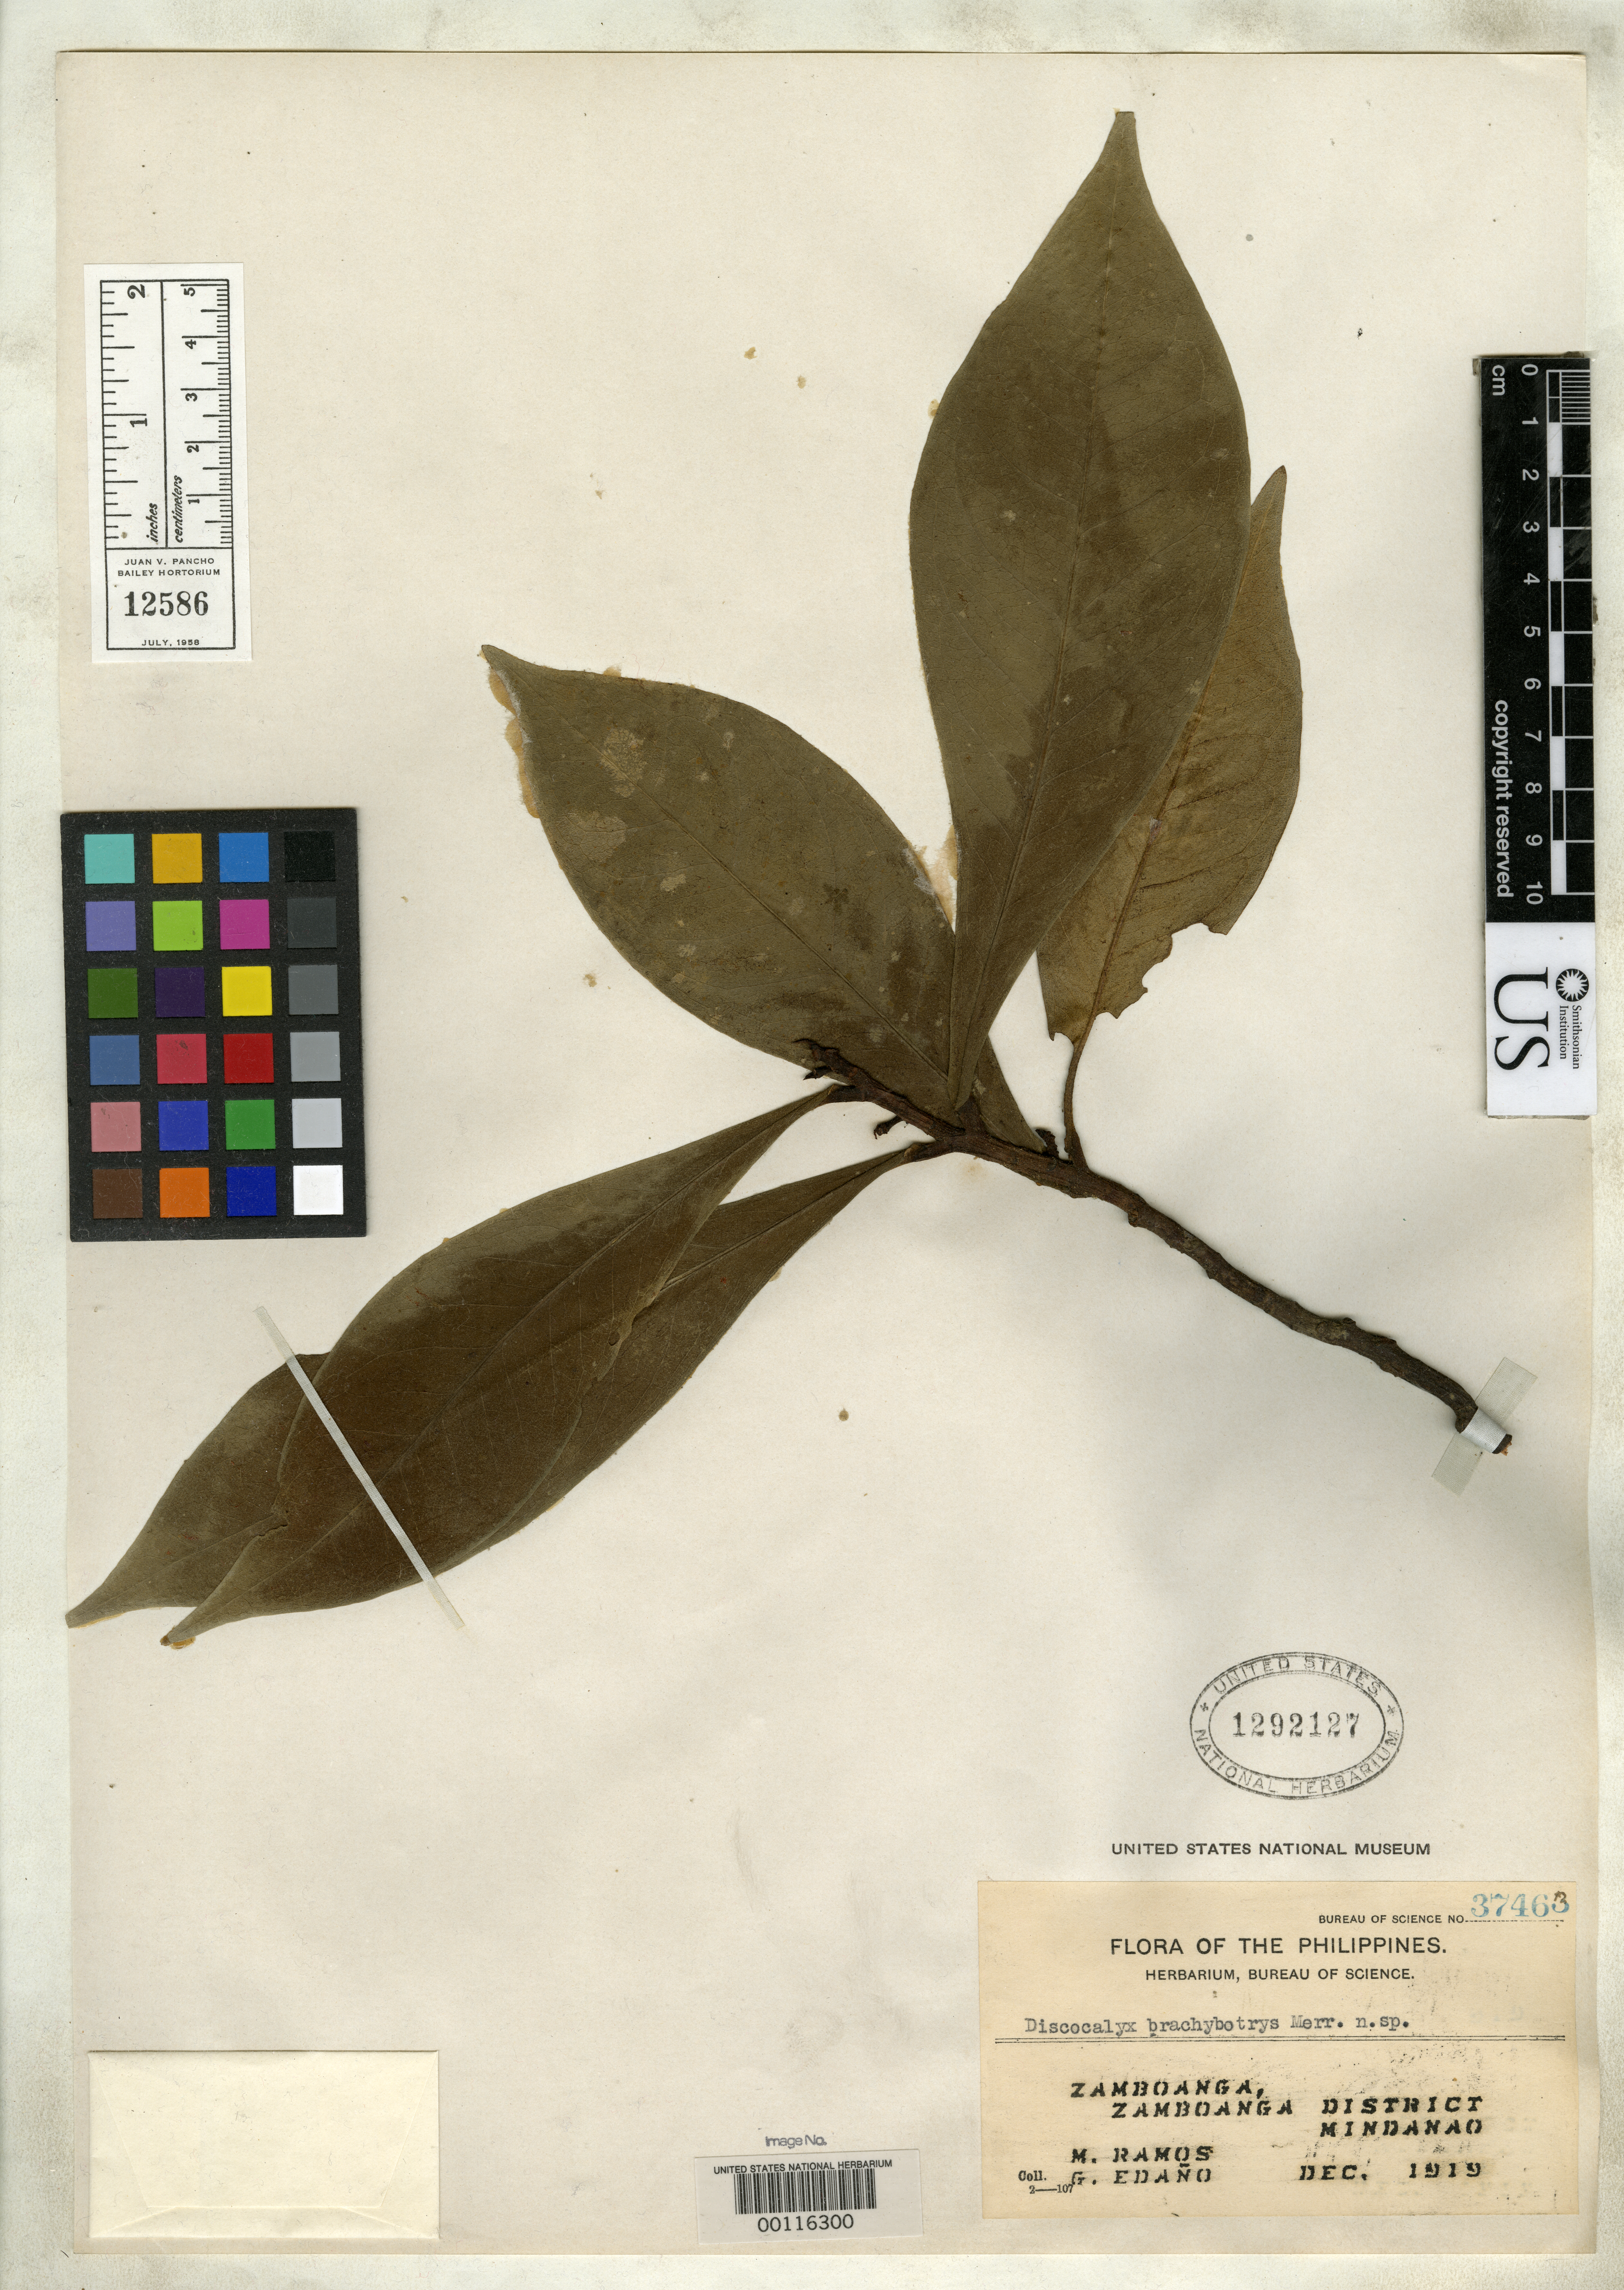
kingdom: Plantae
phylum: Tracheophyta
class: Magnoliopsida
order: Ericales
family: Primulaceae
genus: Discocalyx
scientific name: Discocalyx brachybotrys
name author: Merr.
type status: Isotype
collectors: M. Ramos & G. E. Edaño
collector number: Bur. Sci. 37463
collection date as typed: Dec 1919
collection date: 1919-12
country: Philippines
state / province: Zamboanga Peninsula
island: Mindanao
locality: Tetuan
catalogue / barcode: US 1292127